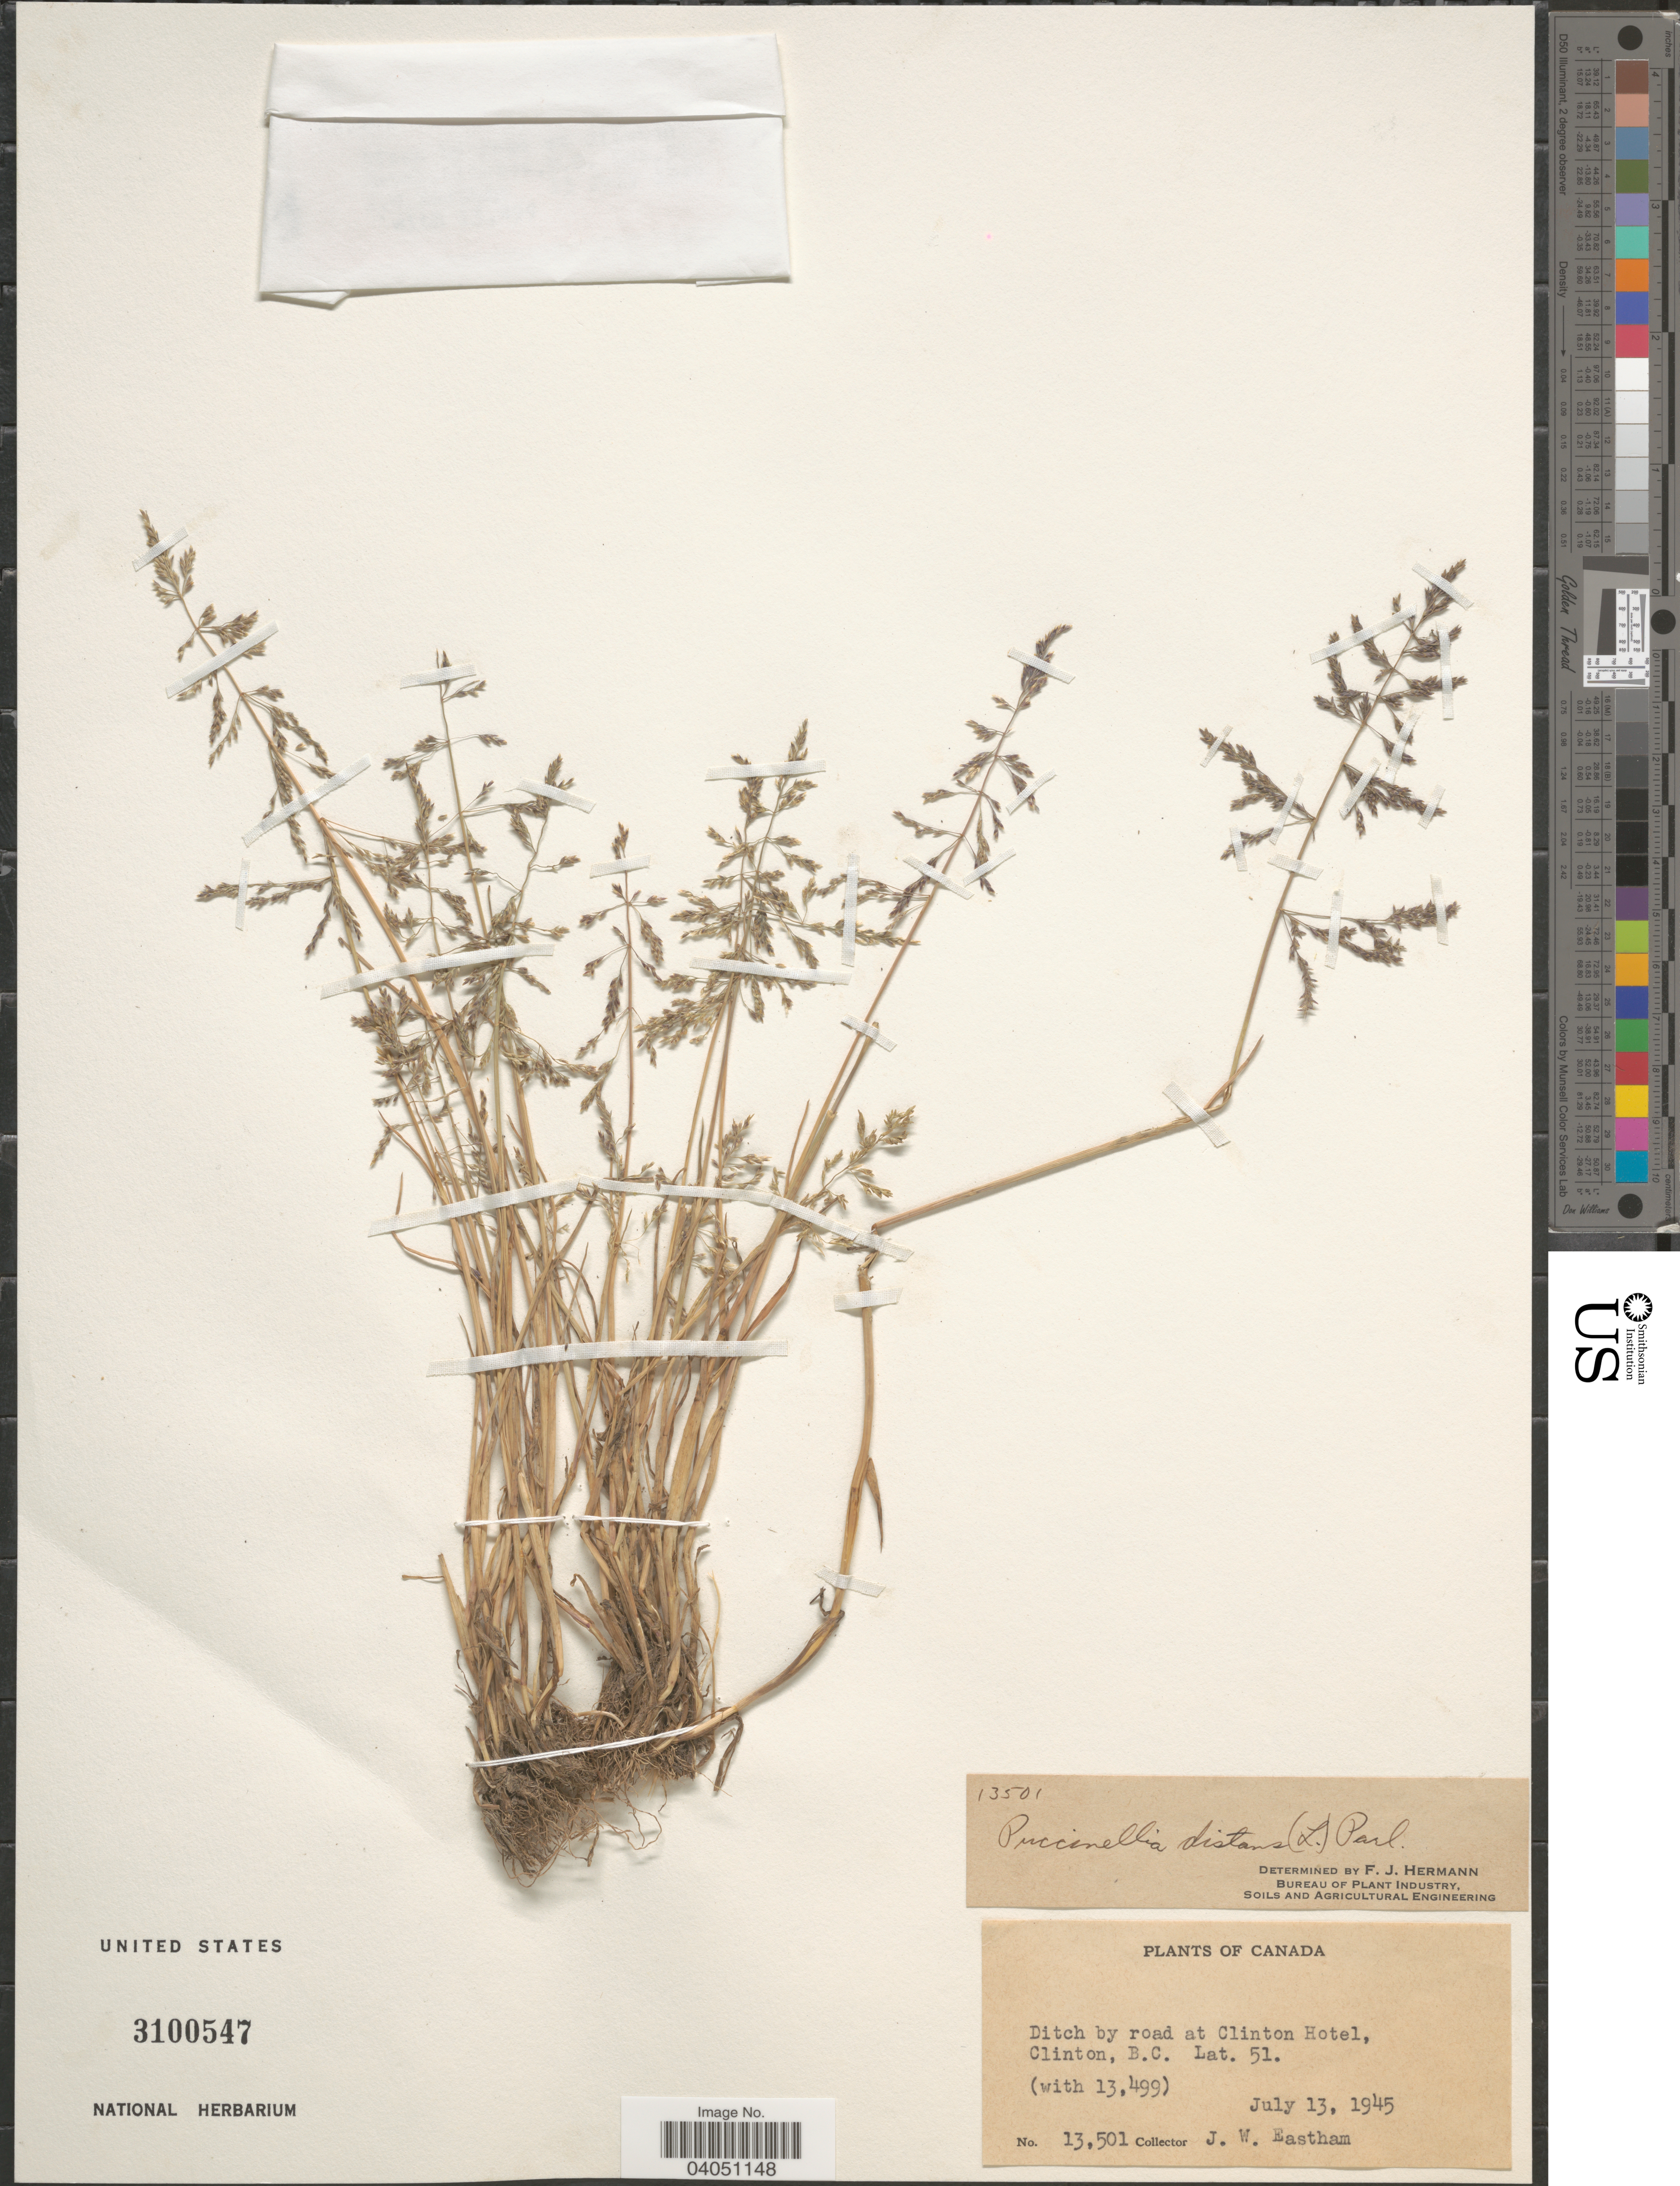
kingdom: Plantae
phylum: Tracheophyta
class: Liliopsida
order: Poales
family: Poaceae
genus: Puccinellia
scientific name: Puccinellia distans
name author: (Jacq.) Parl.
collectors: J. Eastham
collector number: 13501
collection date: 1945-07-13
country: Canada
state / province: British Columbia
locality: Ditch by road at Clinton Hotel, Clinton.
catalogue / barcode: US 3100547